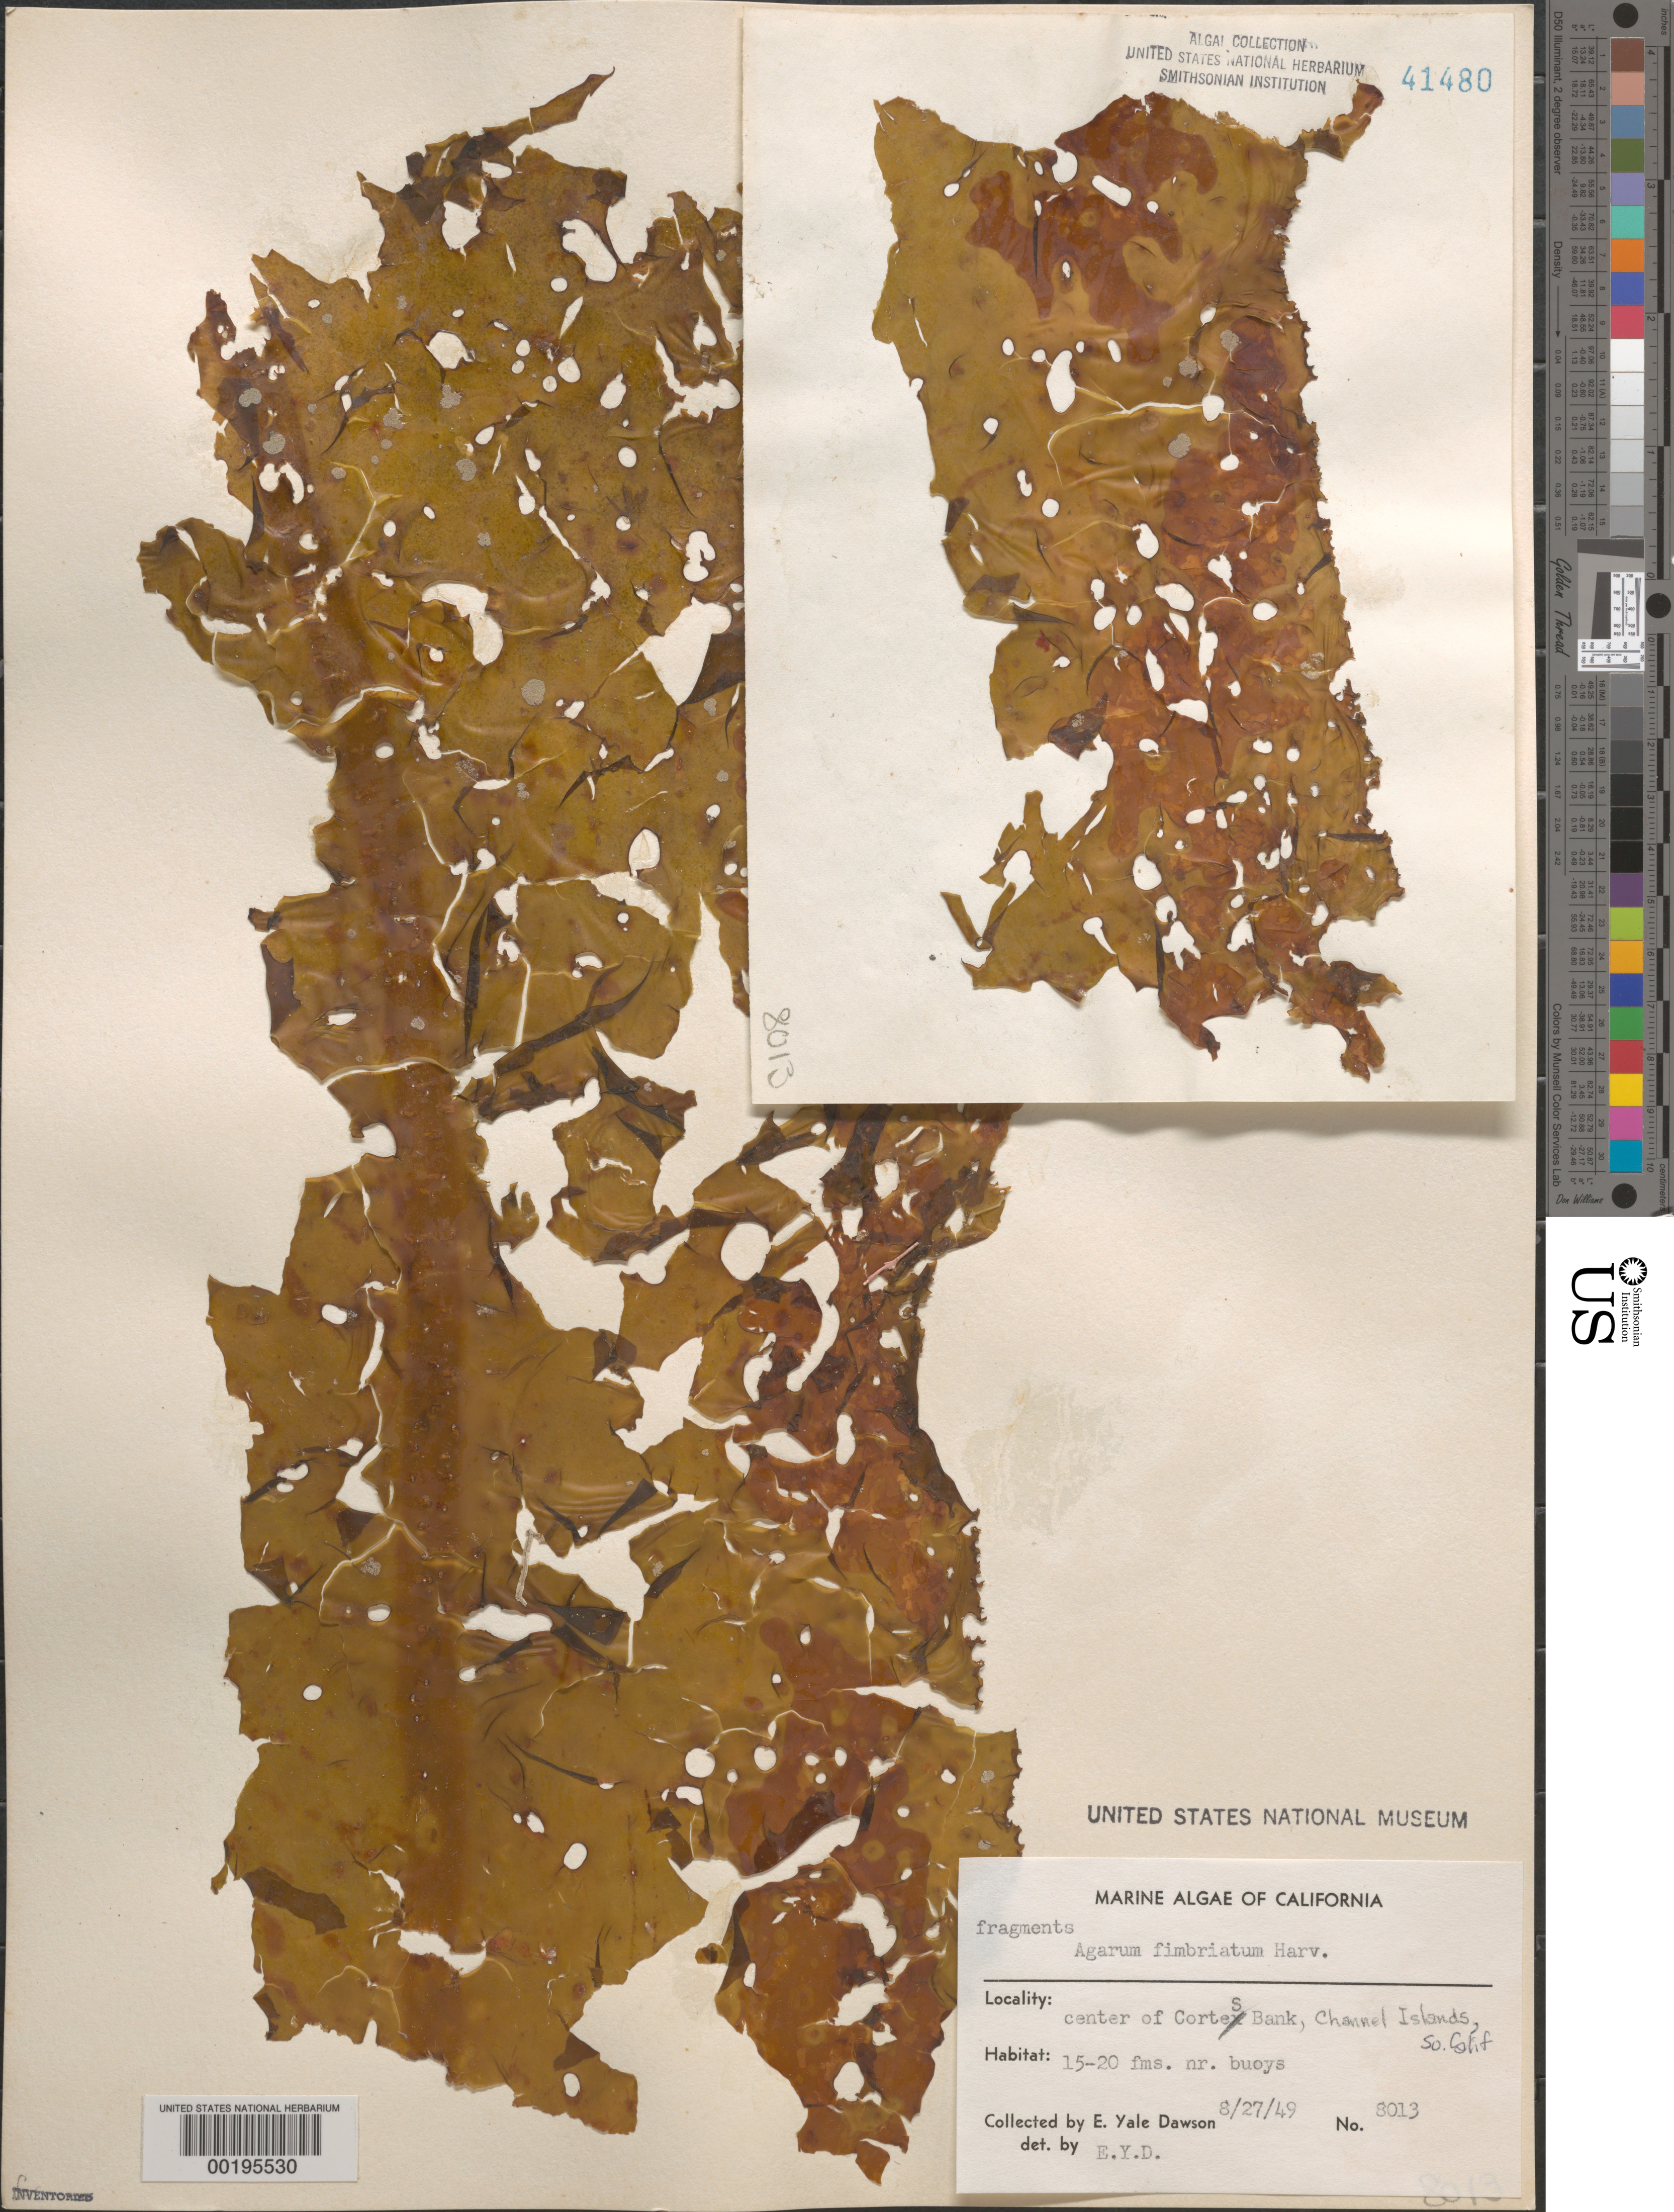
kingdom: Chromista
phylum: Ochrophyta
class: Phaeophyceae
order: Laminariales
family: Agaraceae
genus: Neoagarum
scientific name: Neoagarum fimbriatum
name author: (Harvey) H.Kawai & Hanyuda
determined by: Algae name updating Project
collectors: E. Y. Dawson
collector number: EYD 8013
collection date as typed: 27 Aug 1949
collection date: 1949-08-27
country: United States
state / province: California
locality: Cortes Bank (Cortez Bank), near Channel Islands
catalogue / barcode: US 41480